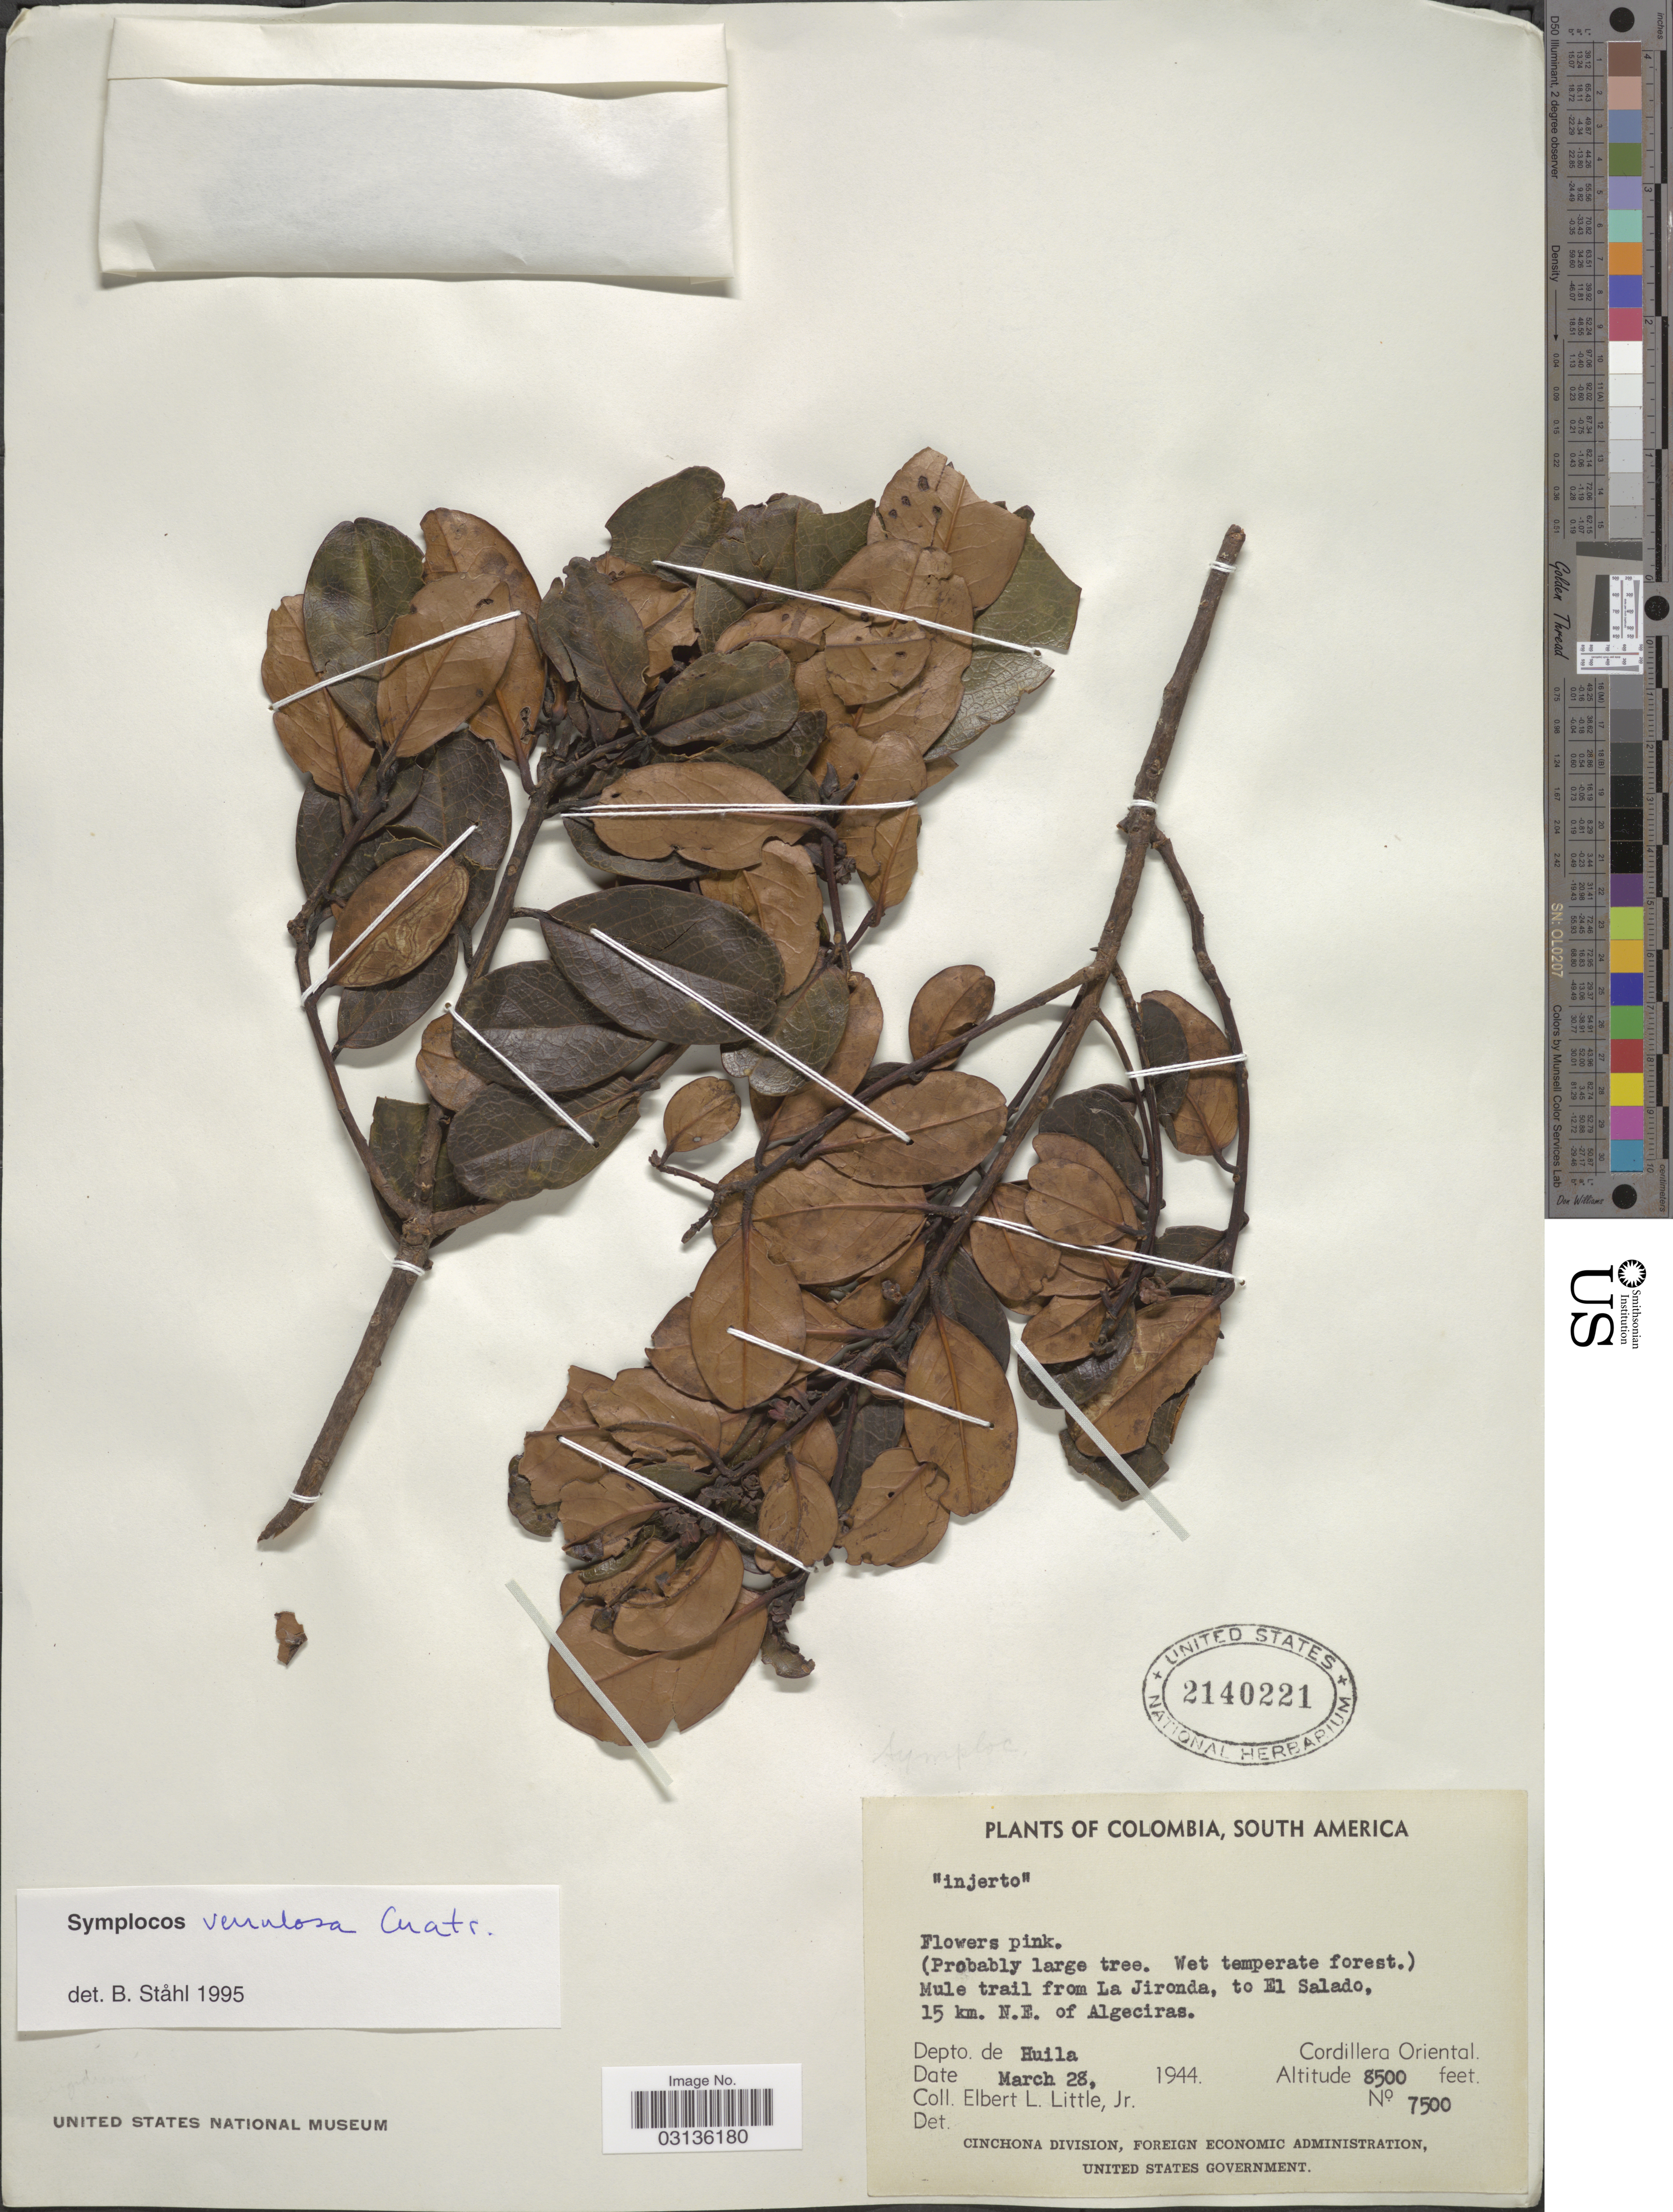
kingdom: Plantae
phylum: Tracheophyta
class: Magnoliopsida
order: Ericales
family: Symplocaceae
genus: Symplocos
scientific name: Symplocos venulosa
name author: Cuatrec.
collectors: E. L. Little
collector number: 7500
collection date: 1944-03-28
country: Colombia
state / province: Huila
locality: Mule trail from La Jironda, to El Salado, 15 km. N.E. of Algeciras. Depto. de Huila. Cordillera Oriental.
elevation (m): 2591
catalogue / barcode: US 2140221